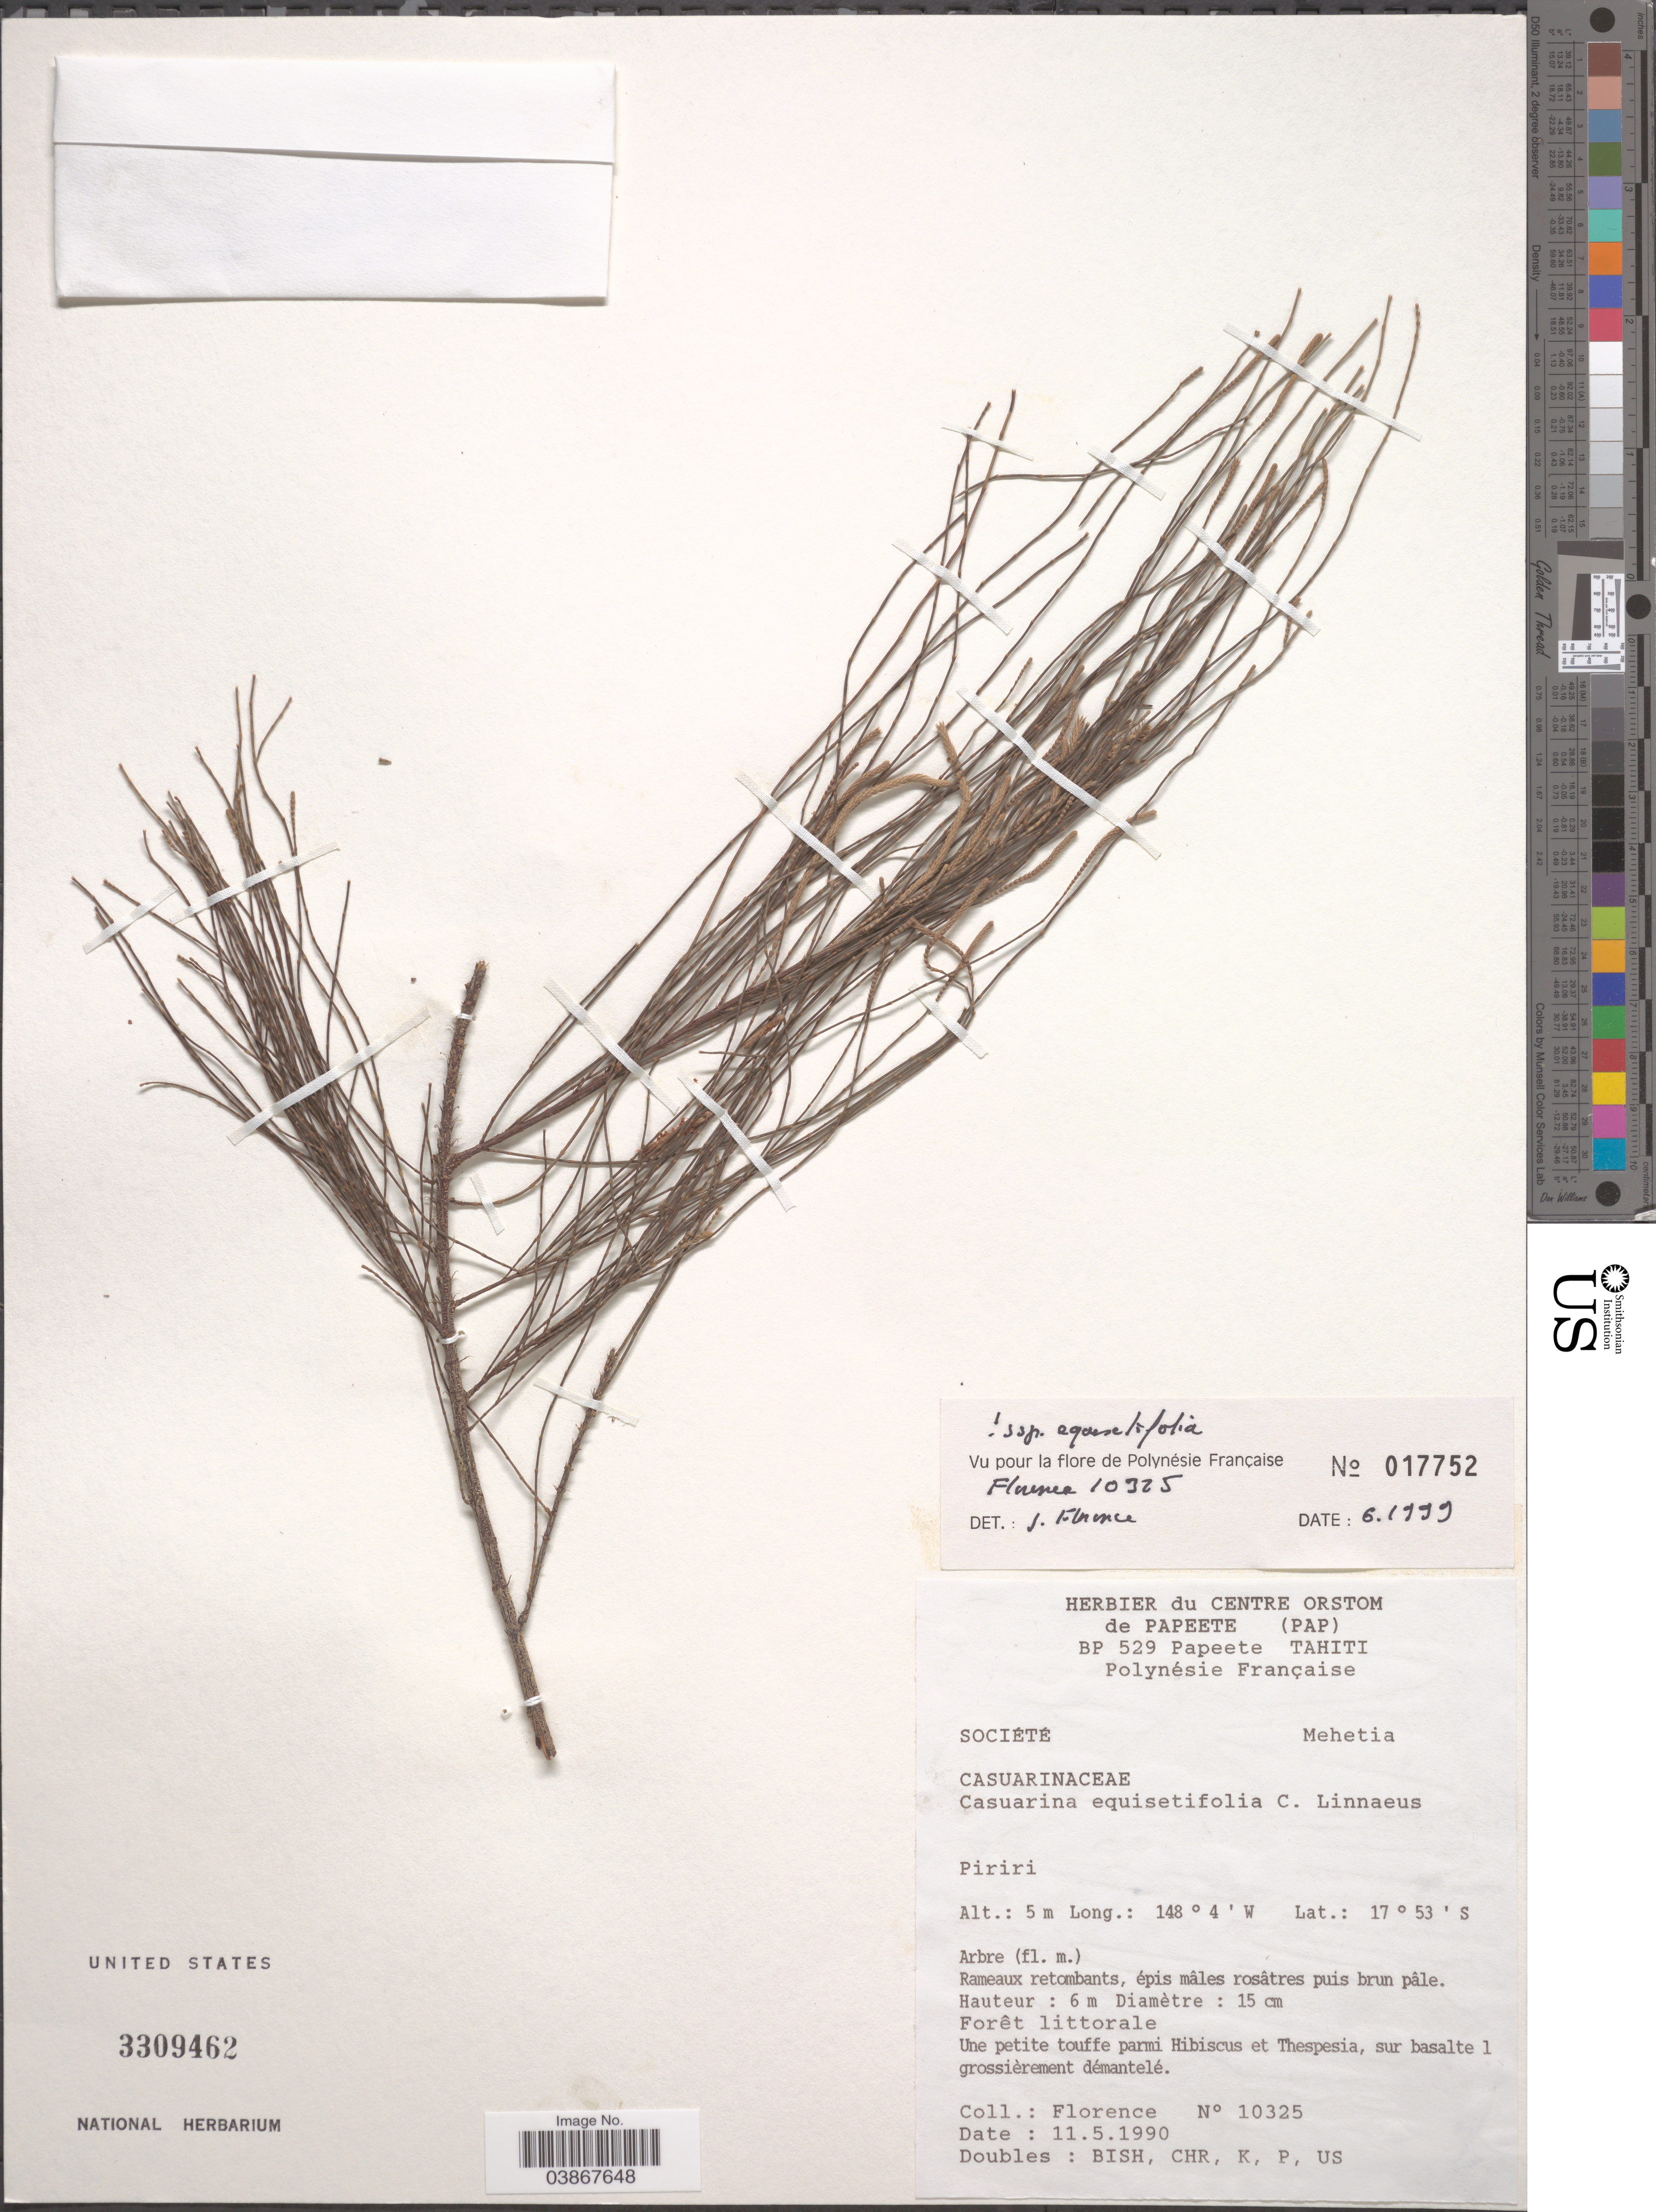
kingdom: Plantae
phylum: Tracheophyta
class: Magnoliopsida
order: Fagales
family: Casuarinaceae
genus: Casuarina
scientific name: Casuarina equisetifolia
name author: L.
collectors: -. Florence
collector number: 10325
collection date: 1990-05-11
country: French Polynesia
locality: Société, Mehetia. Piriri.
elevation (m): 5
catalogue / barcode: US 3309462